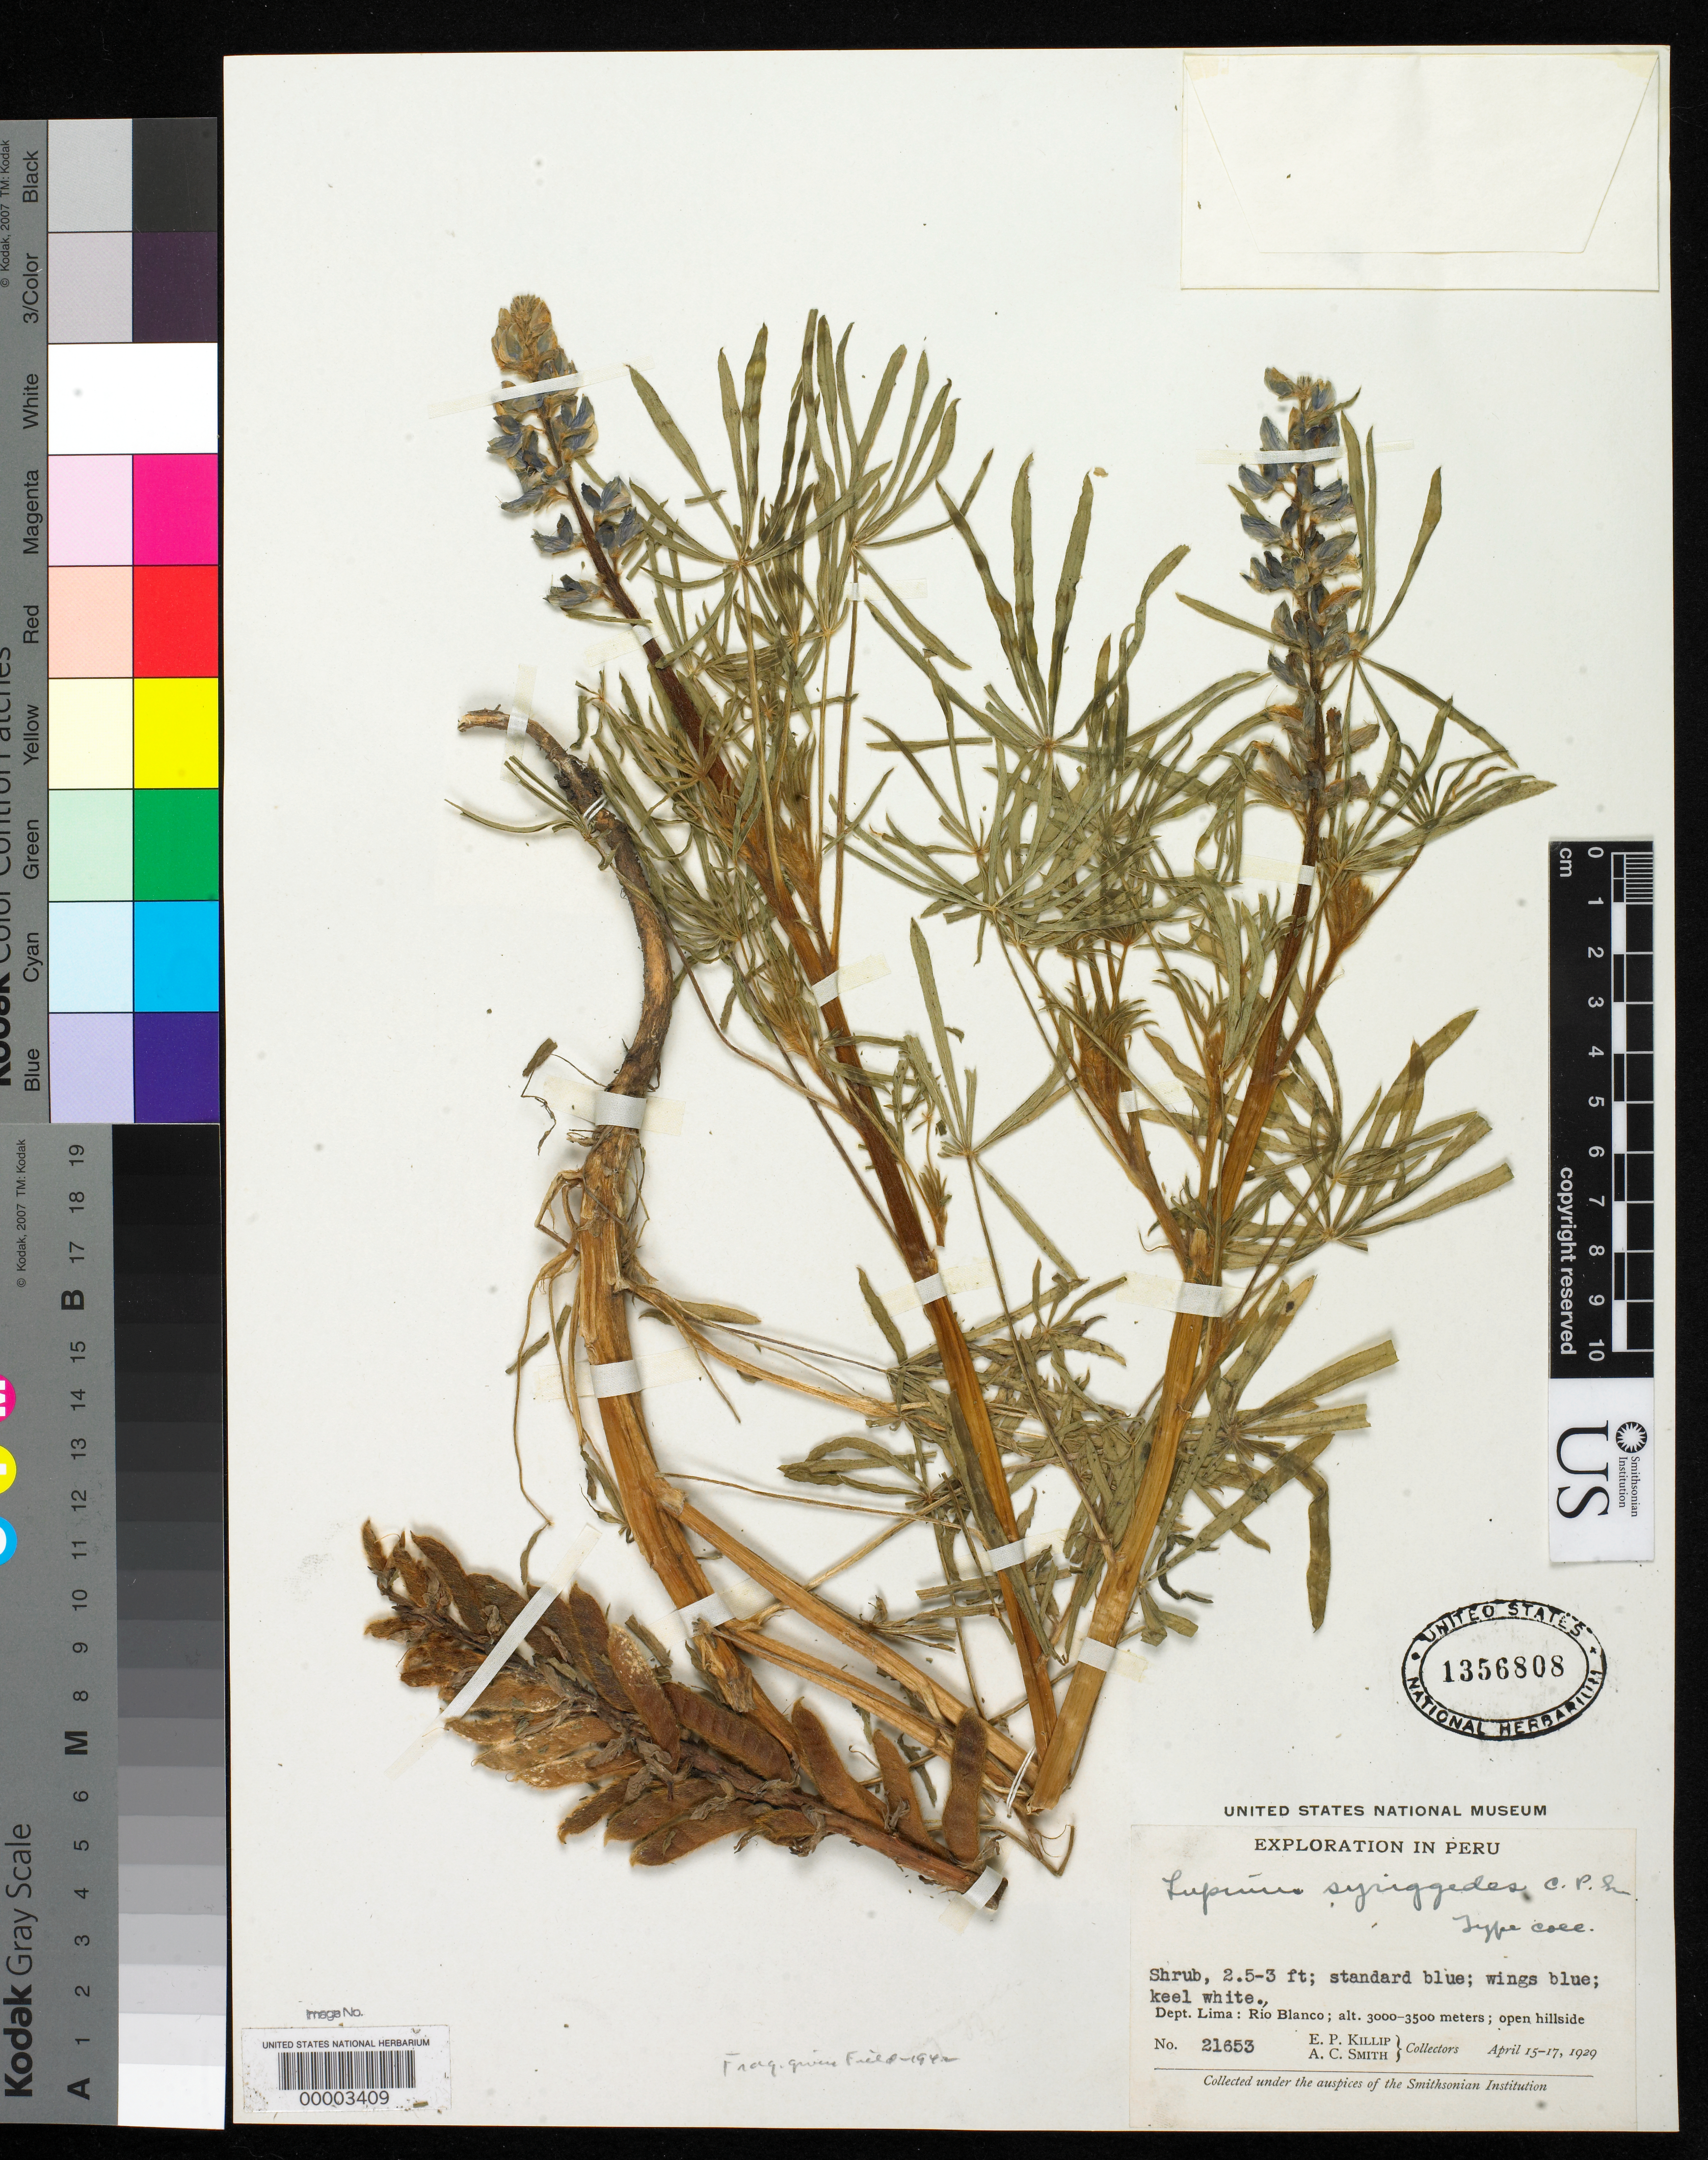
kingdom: Plantae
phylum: Tracheophyta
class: Magnoliopsida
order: Fabales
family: Fabaceae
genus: Lupinus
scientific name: Lupinus syriggedes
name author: C.P. Sm.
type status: Isotype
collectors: E. P. Killip & A. C. Smith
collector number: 21653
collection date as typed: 15 Apr 1929 to 17 Apr 1929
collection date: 1929-04-15/1929-04-17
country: Peru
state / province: Lima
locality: Rio Blanco.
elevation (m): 3000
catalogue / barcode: US 1356808